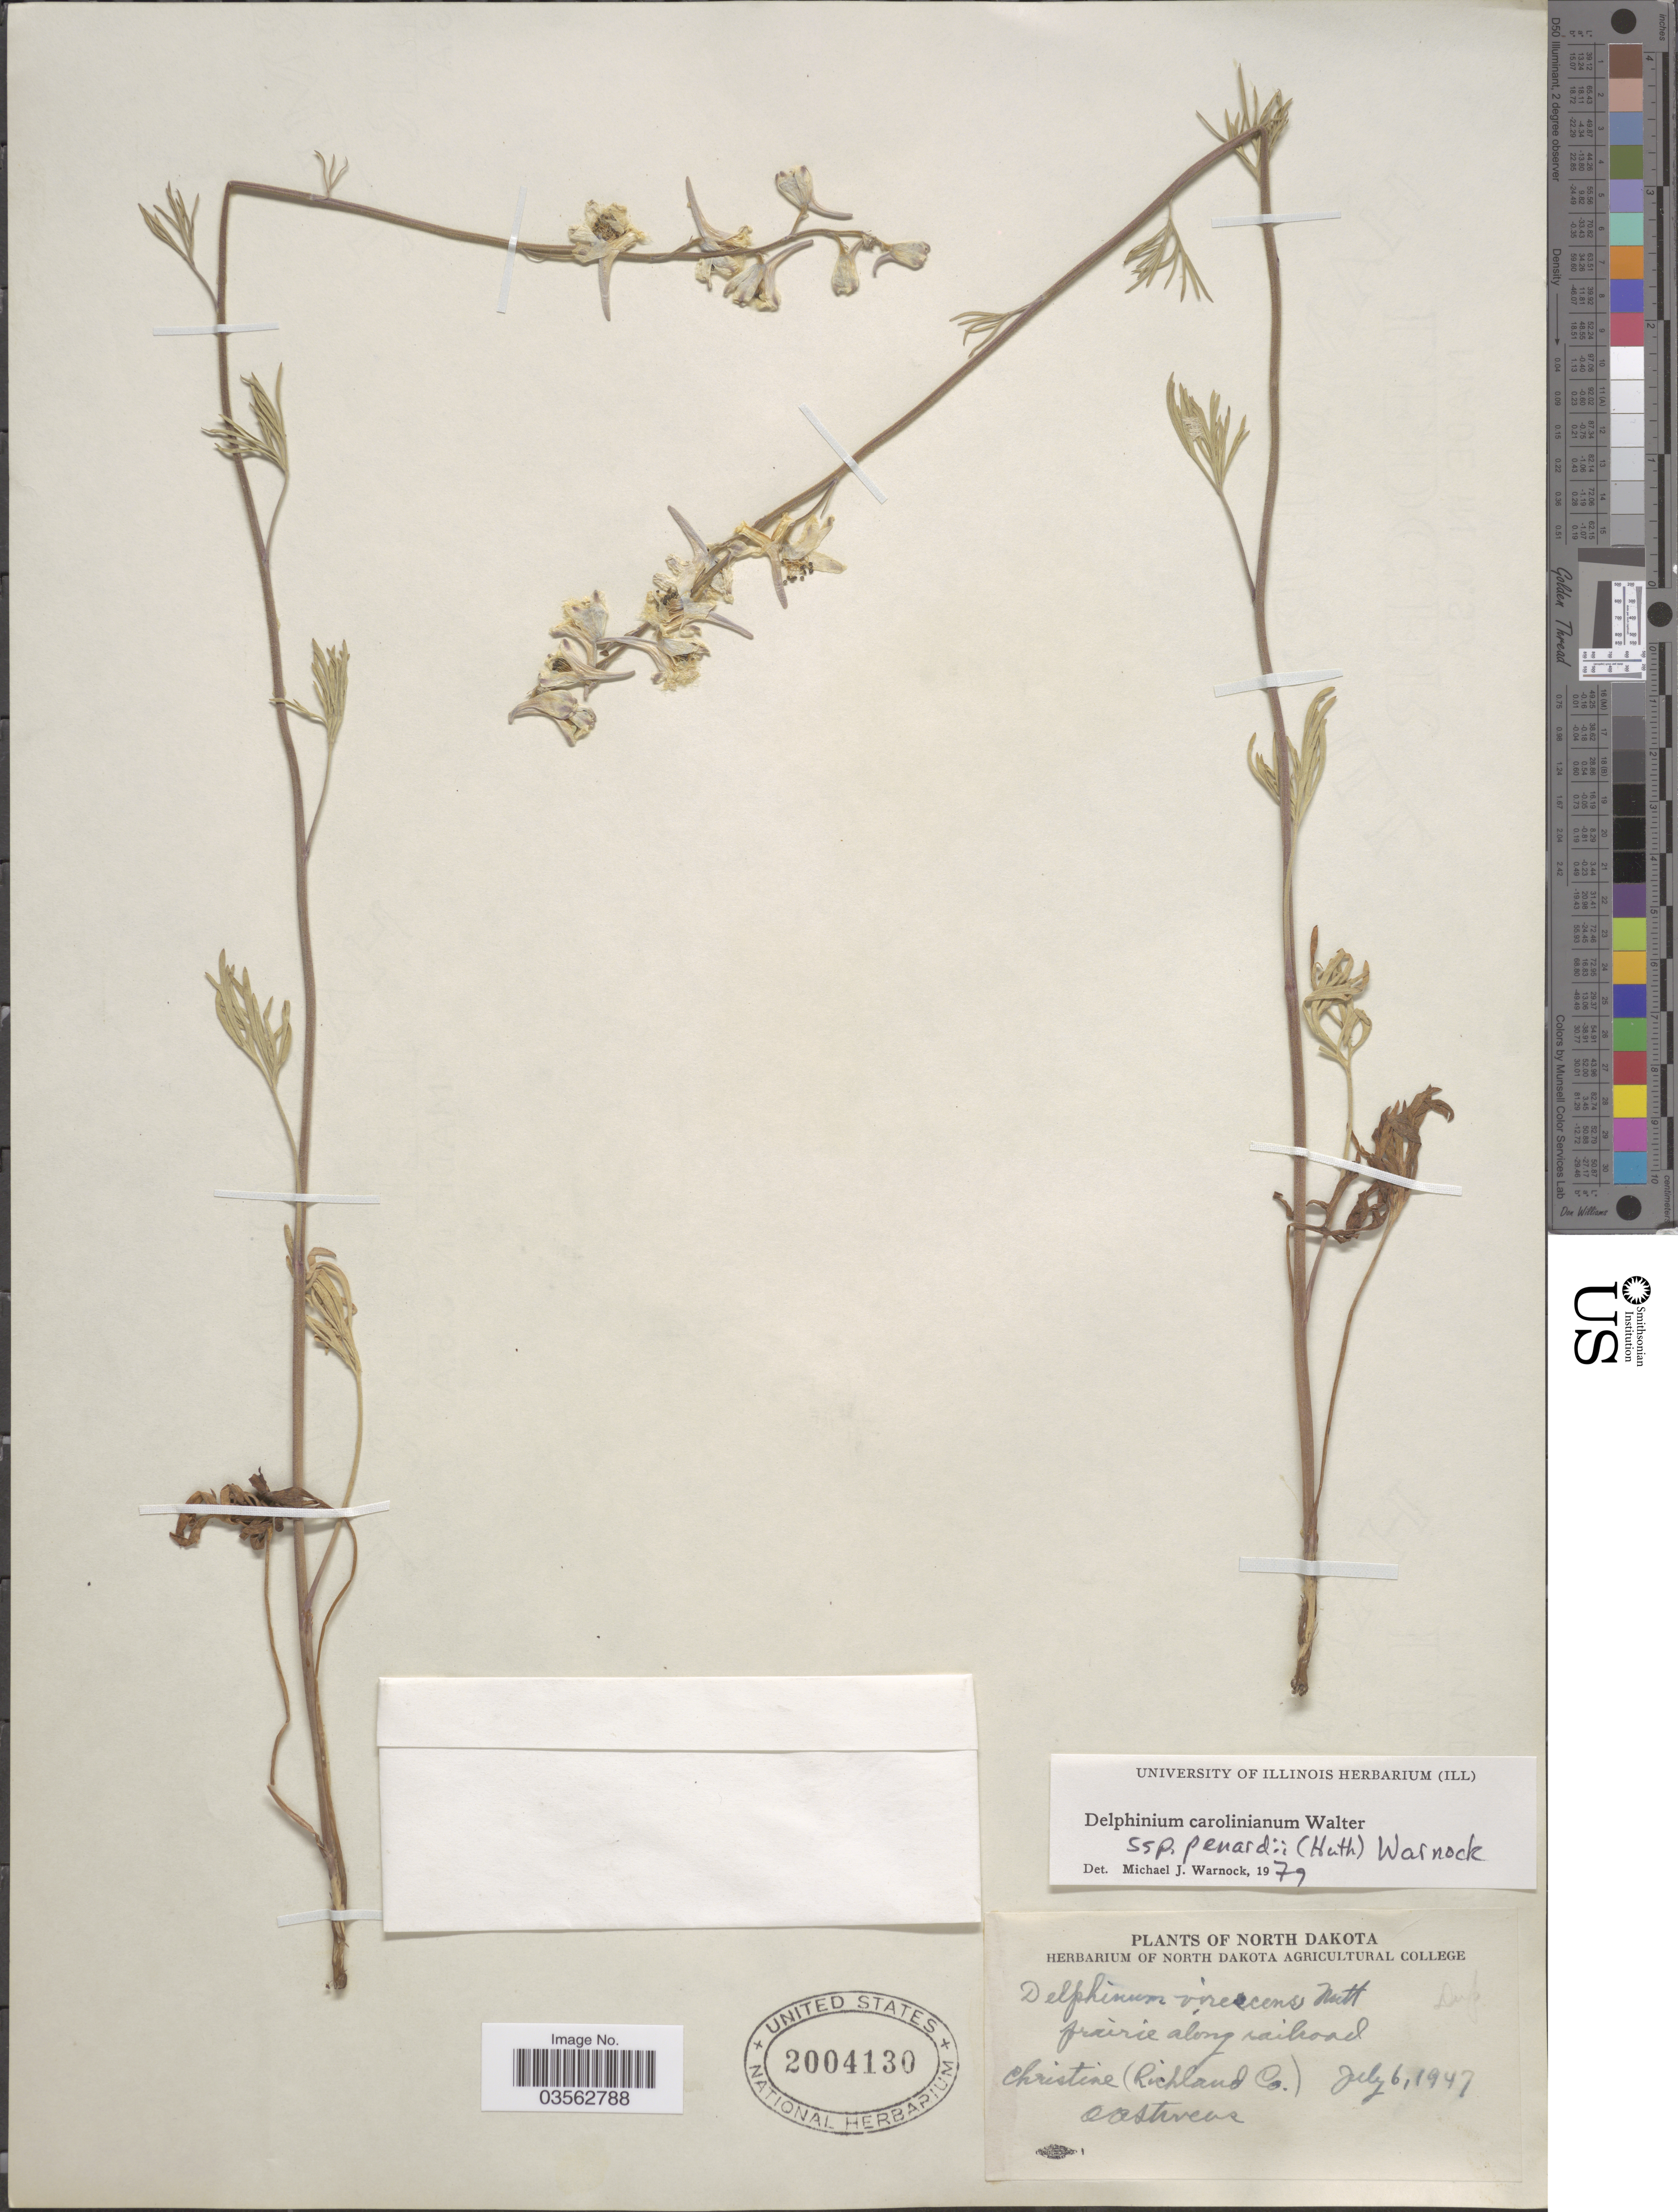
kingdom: Plantae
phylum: Tracheophyta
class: Magnoliopsida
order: Ranunculales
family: Ranunculaceae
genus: Delphinium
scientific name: Delphinium carolinianum subsp. penardii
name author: (Huth) M.J. Warnock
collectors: C. Stevens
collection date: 1947-07-06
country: United States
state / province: North Dakota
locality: Prairie along railroad. Christine (Richland Co.).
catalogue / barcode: US 2004130